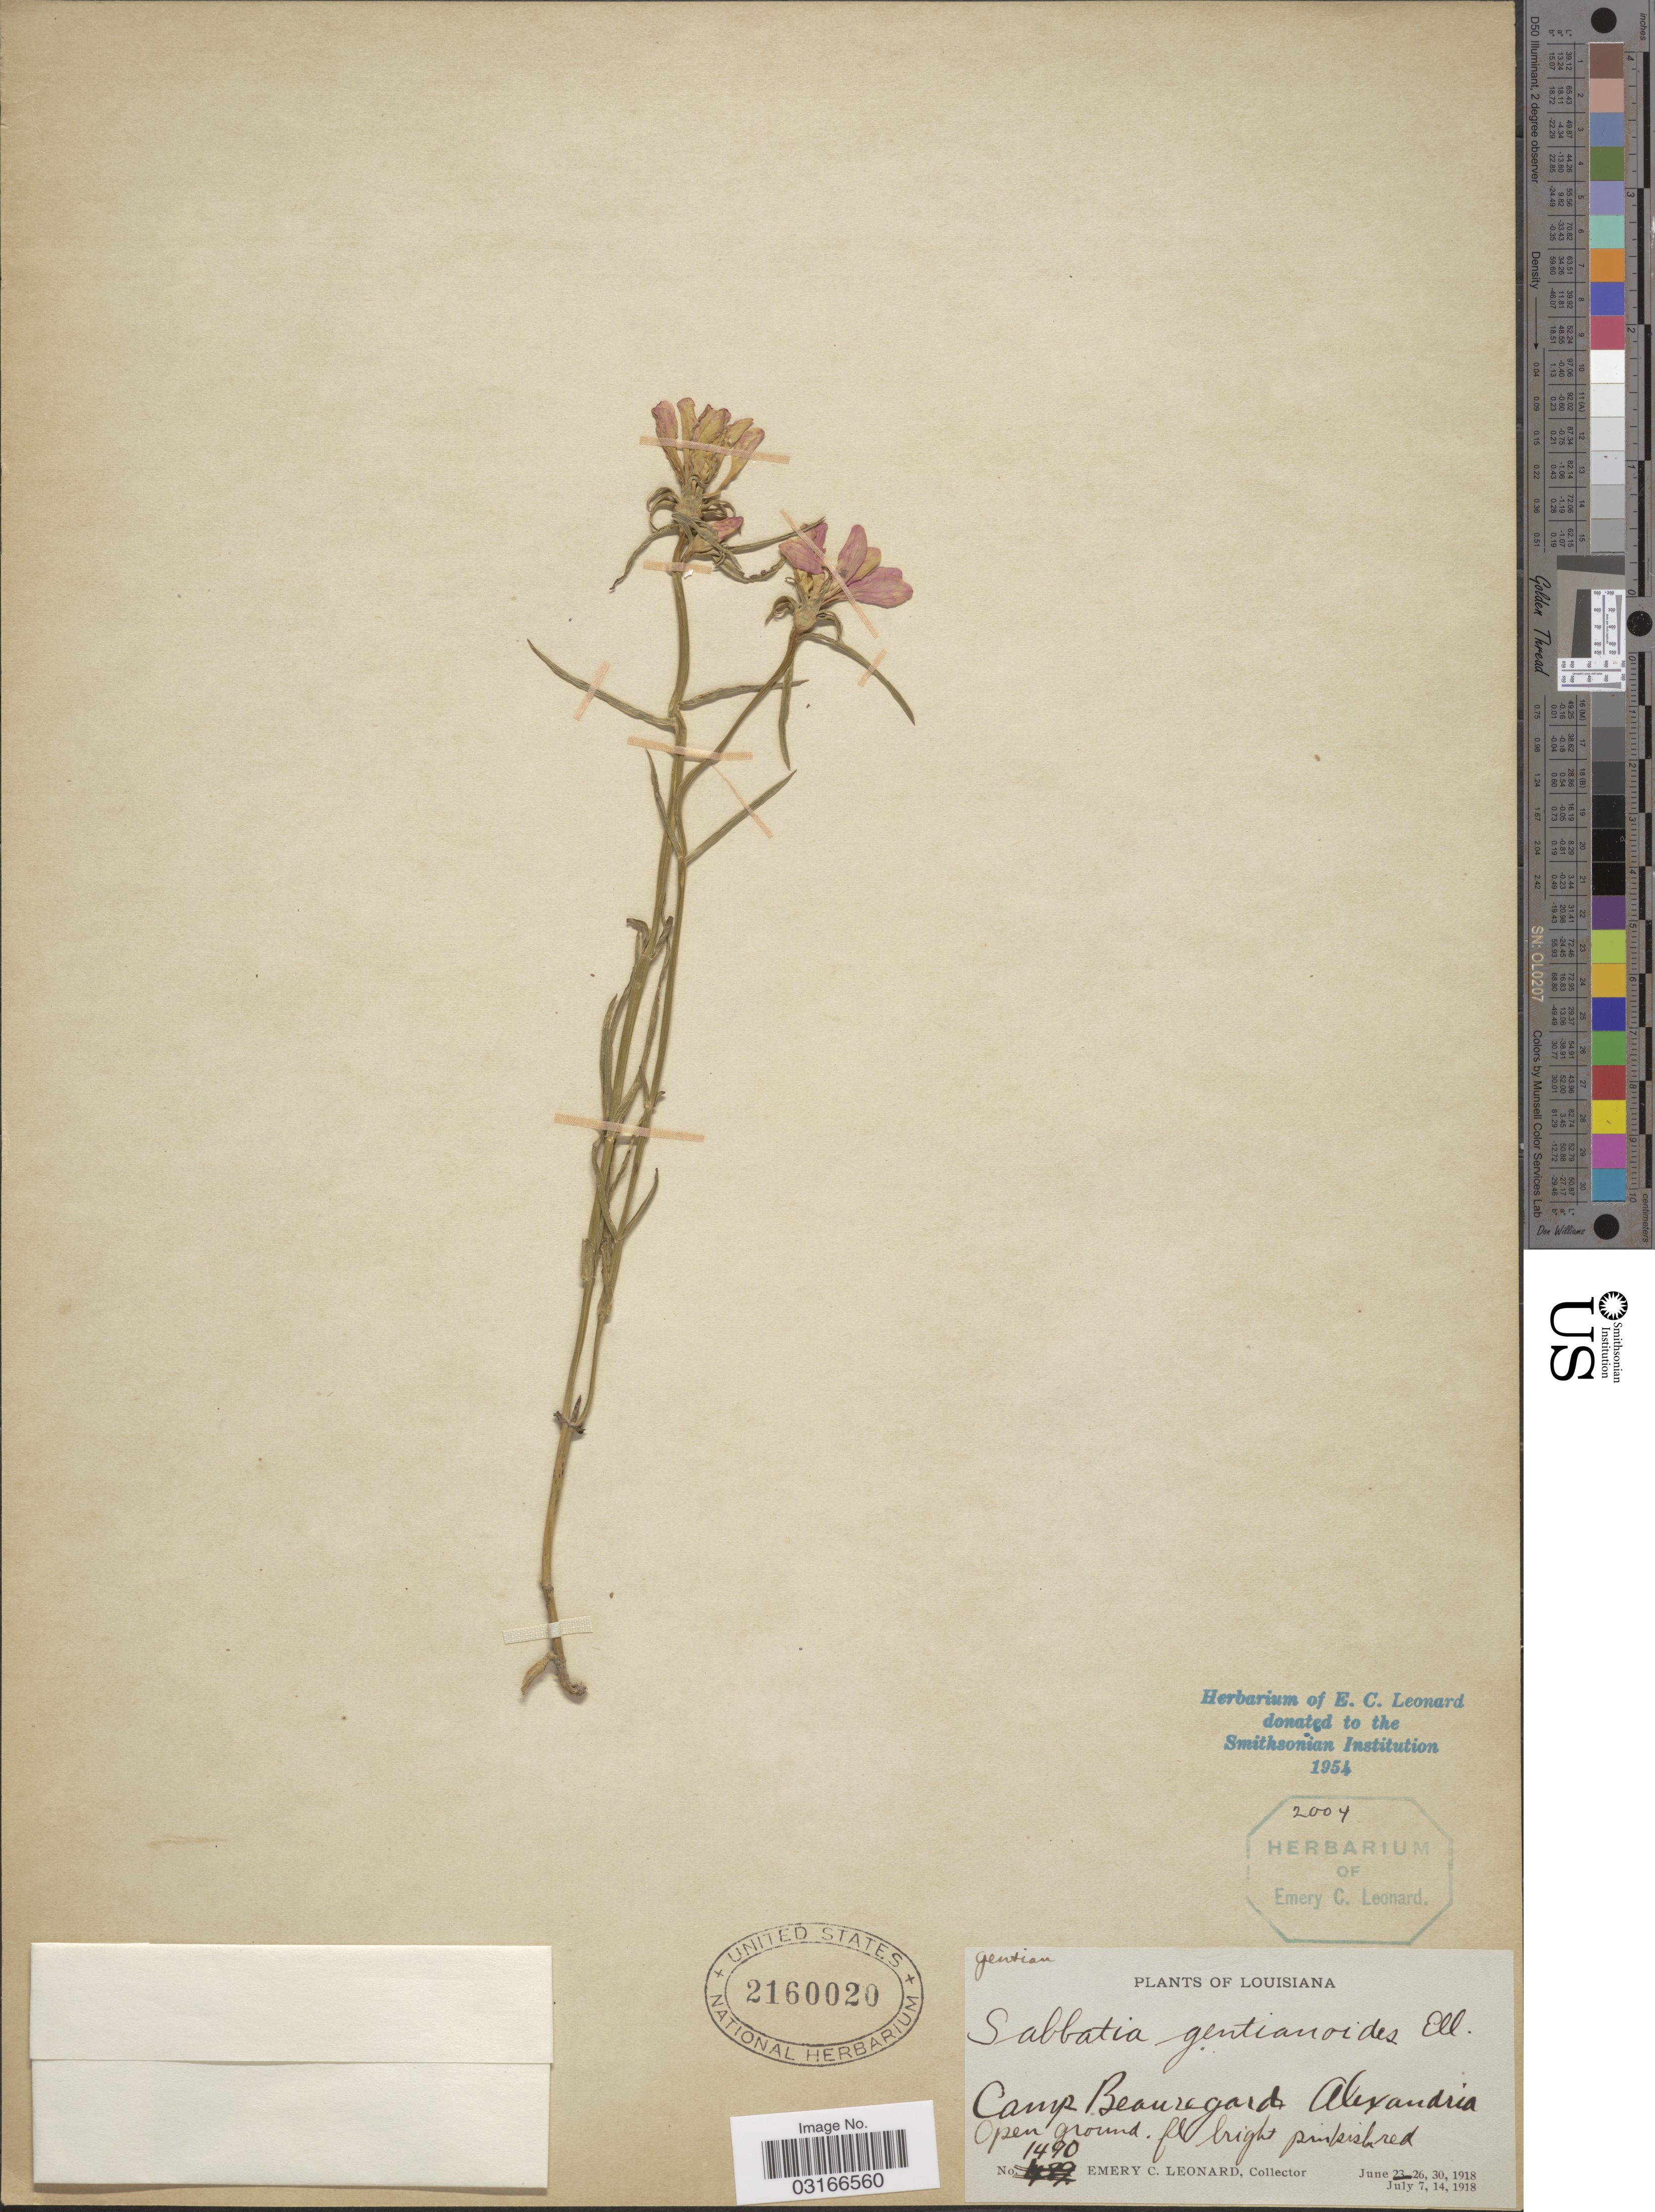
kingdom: Plantae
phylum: Tracheophyta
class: Magnoliopsida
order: Gentianales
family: Gentianaceae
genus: Sabatia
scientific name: Sabatia gentianoides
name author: Elliott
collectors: E. C. Leonard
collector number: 1490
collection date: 1918-06-23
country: United States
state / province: Louisiana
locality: Camp Beauregard Alexandria.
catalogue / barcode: US 2160020